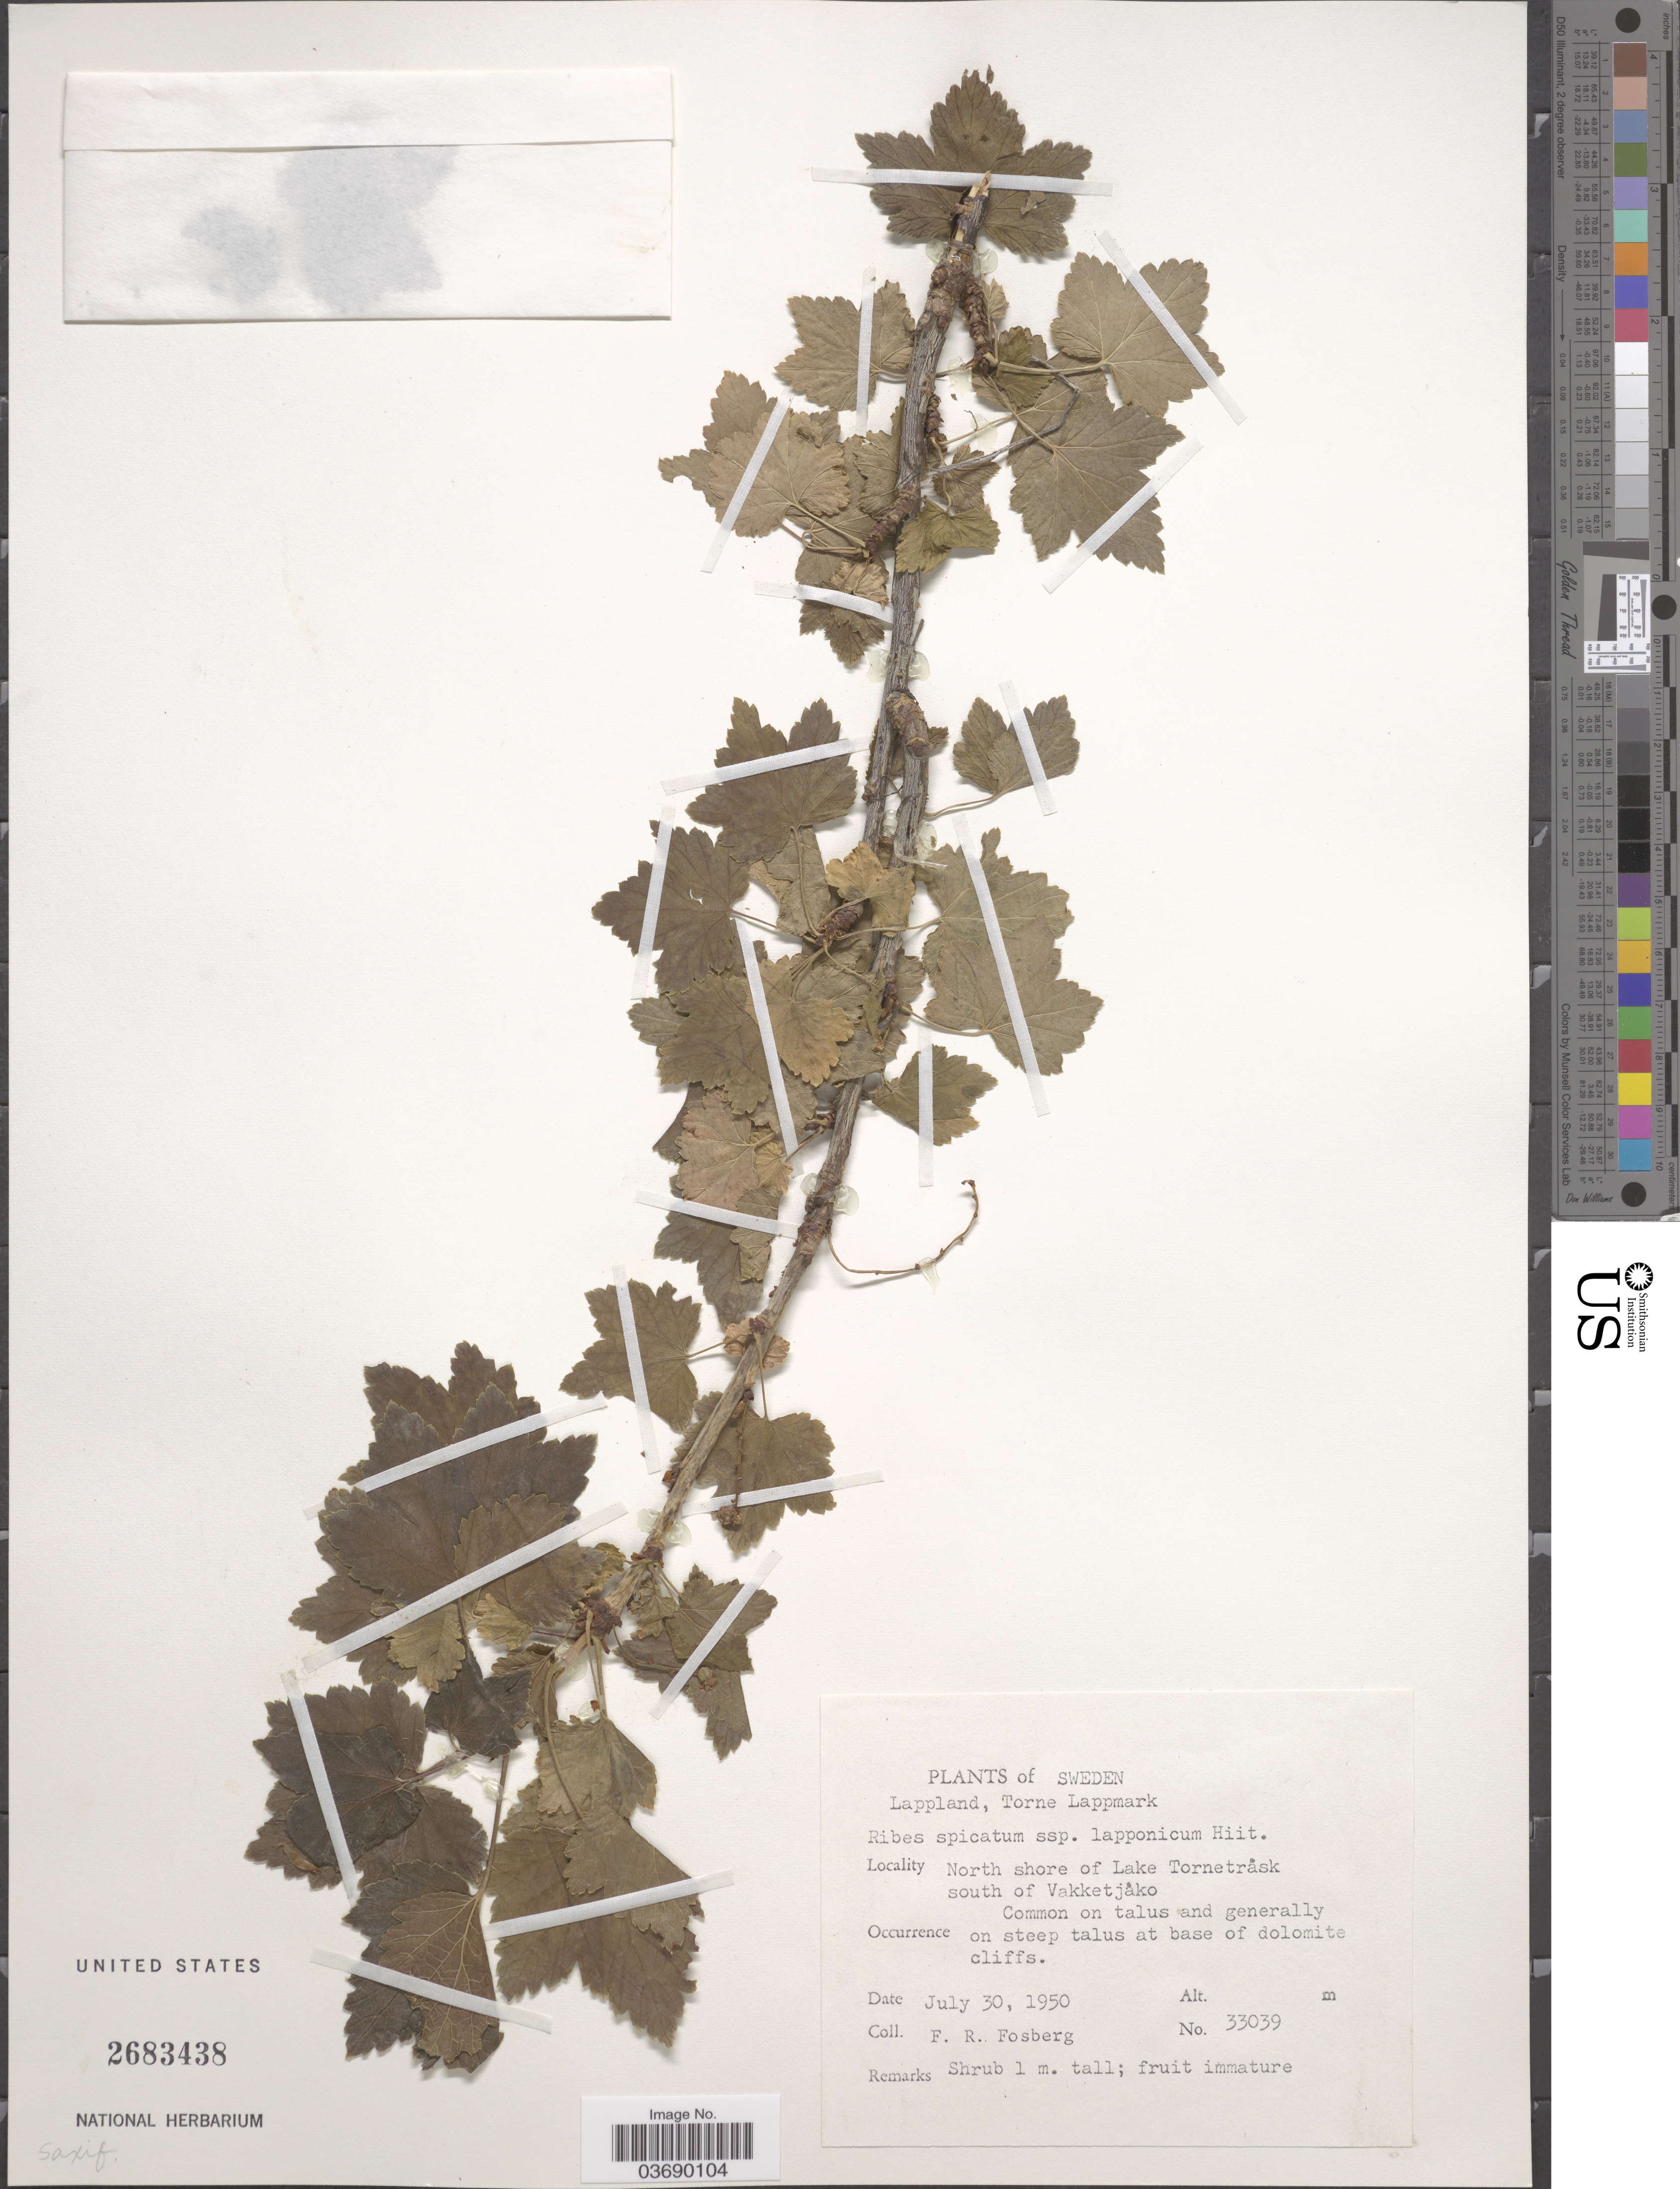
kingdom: Plantae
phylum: Tracheophyta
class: Magnoliopsida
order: Saxifragales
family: Grossulariaceae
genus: Ribes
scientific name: Ribes spicatum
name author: E. Robson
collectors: F. R. Fosberg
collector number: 33039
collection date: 1950-07-30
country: Sweden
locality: Lappland, Torne Lappmark. North shore of Lake Tornetråsk south of Vakketjåko.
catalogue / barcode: US 2683438